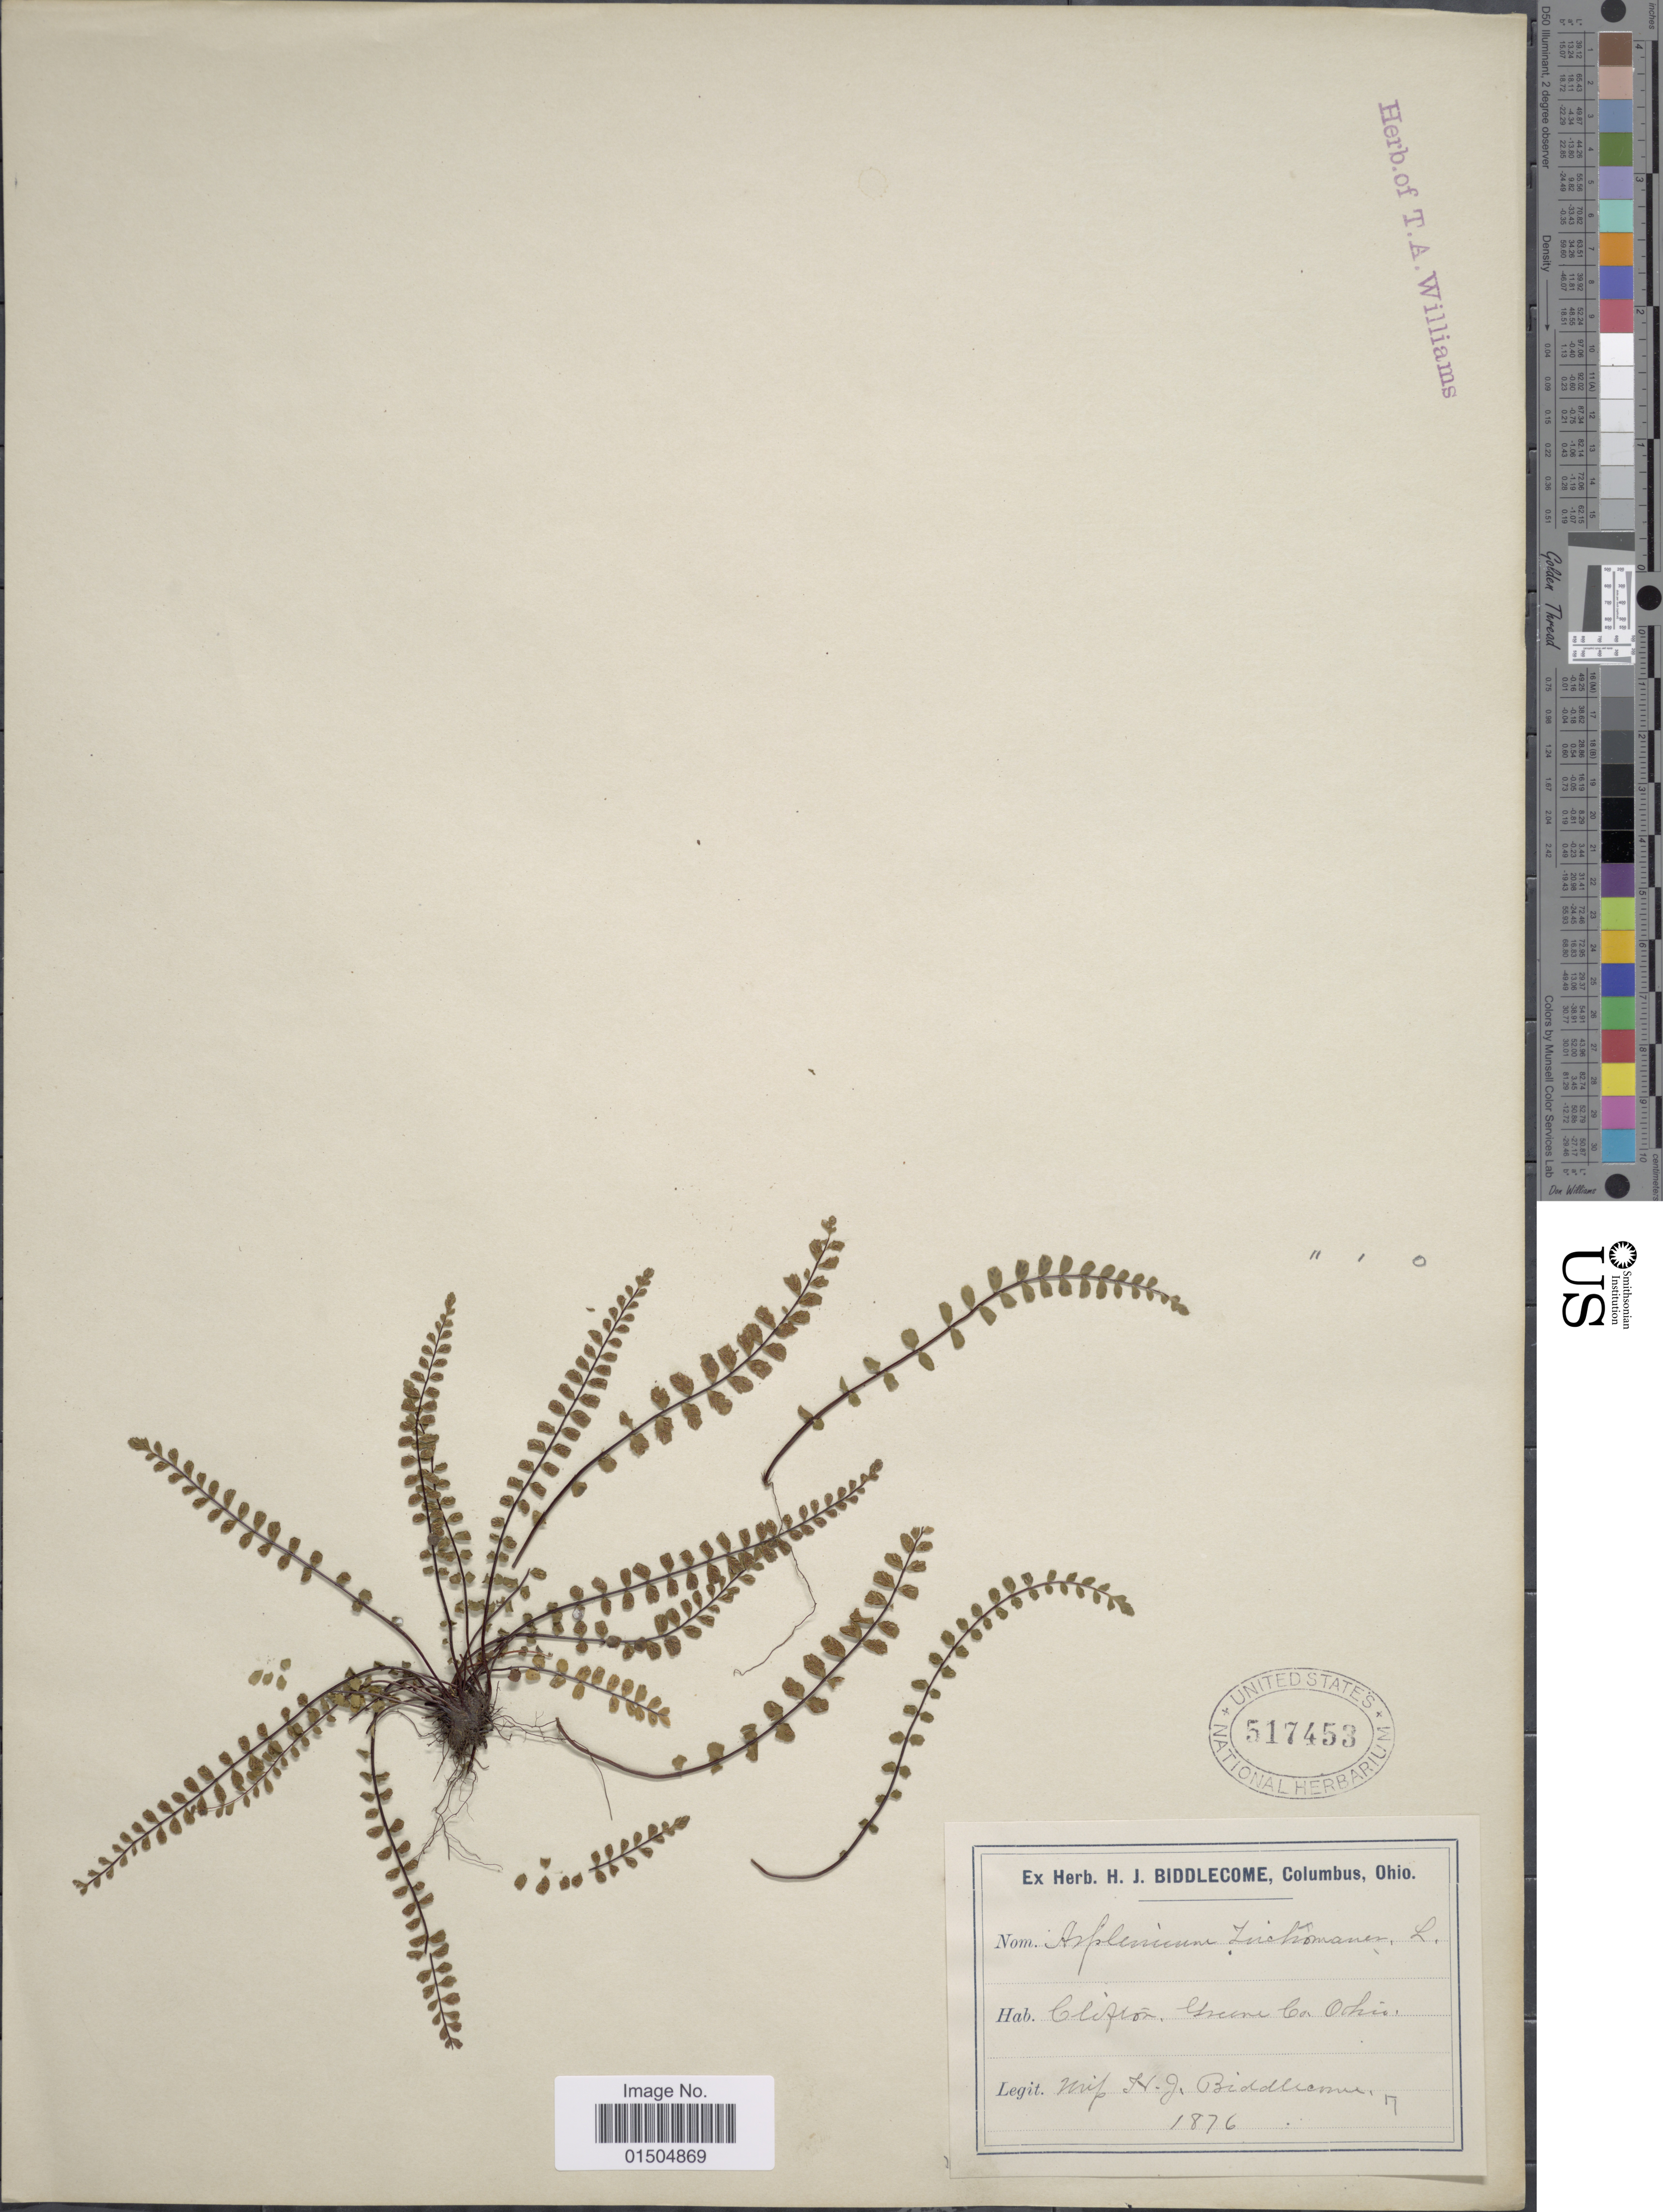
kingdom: Plantae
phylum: Tracheophyta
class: Polypodiopsida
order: Polypodiales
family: Aspleniaceae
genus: Asplenium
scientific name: Asplenium trichomanes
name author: L.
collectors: H. Biddlecome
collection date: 1876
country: United States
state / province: Ohio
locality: Clifton, Greene Co.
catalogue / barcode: US 517453